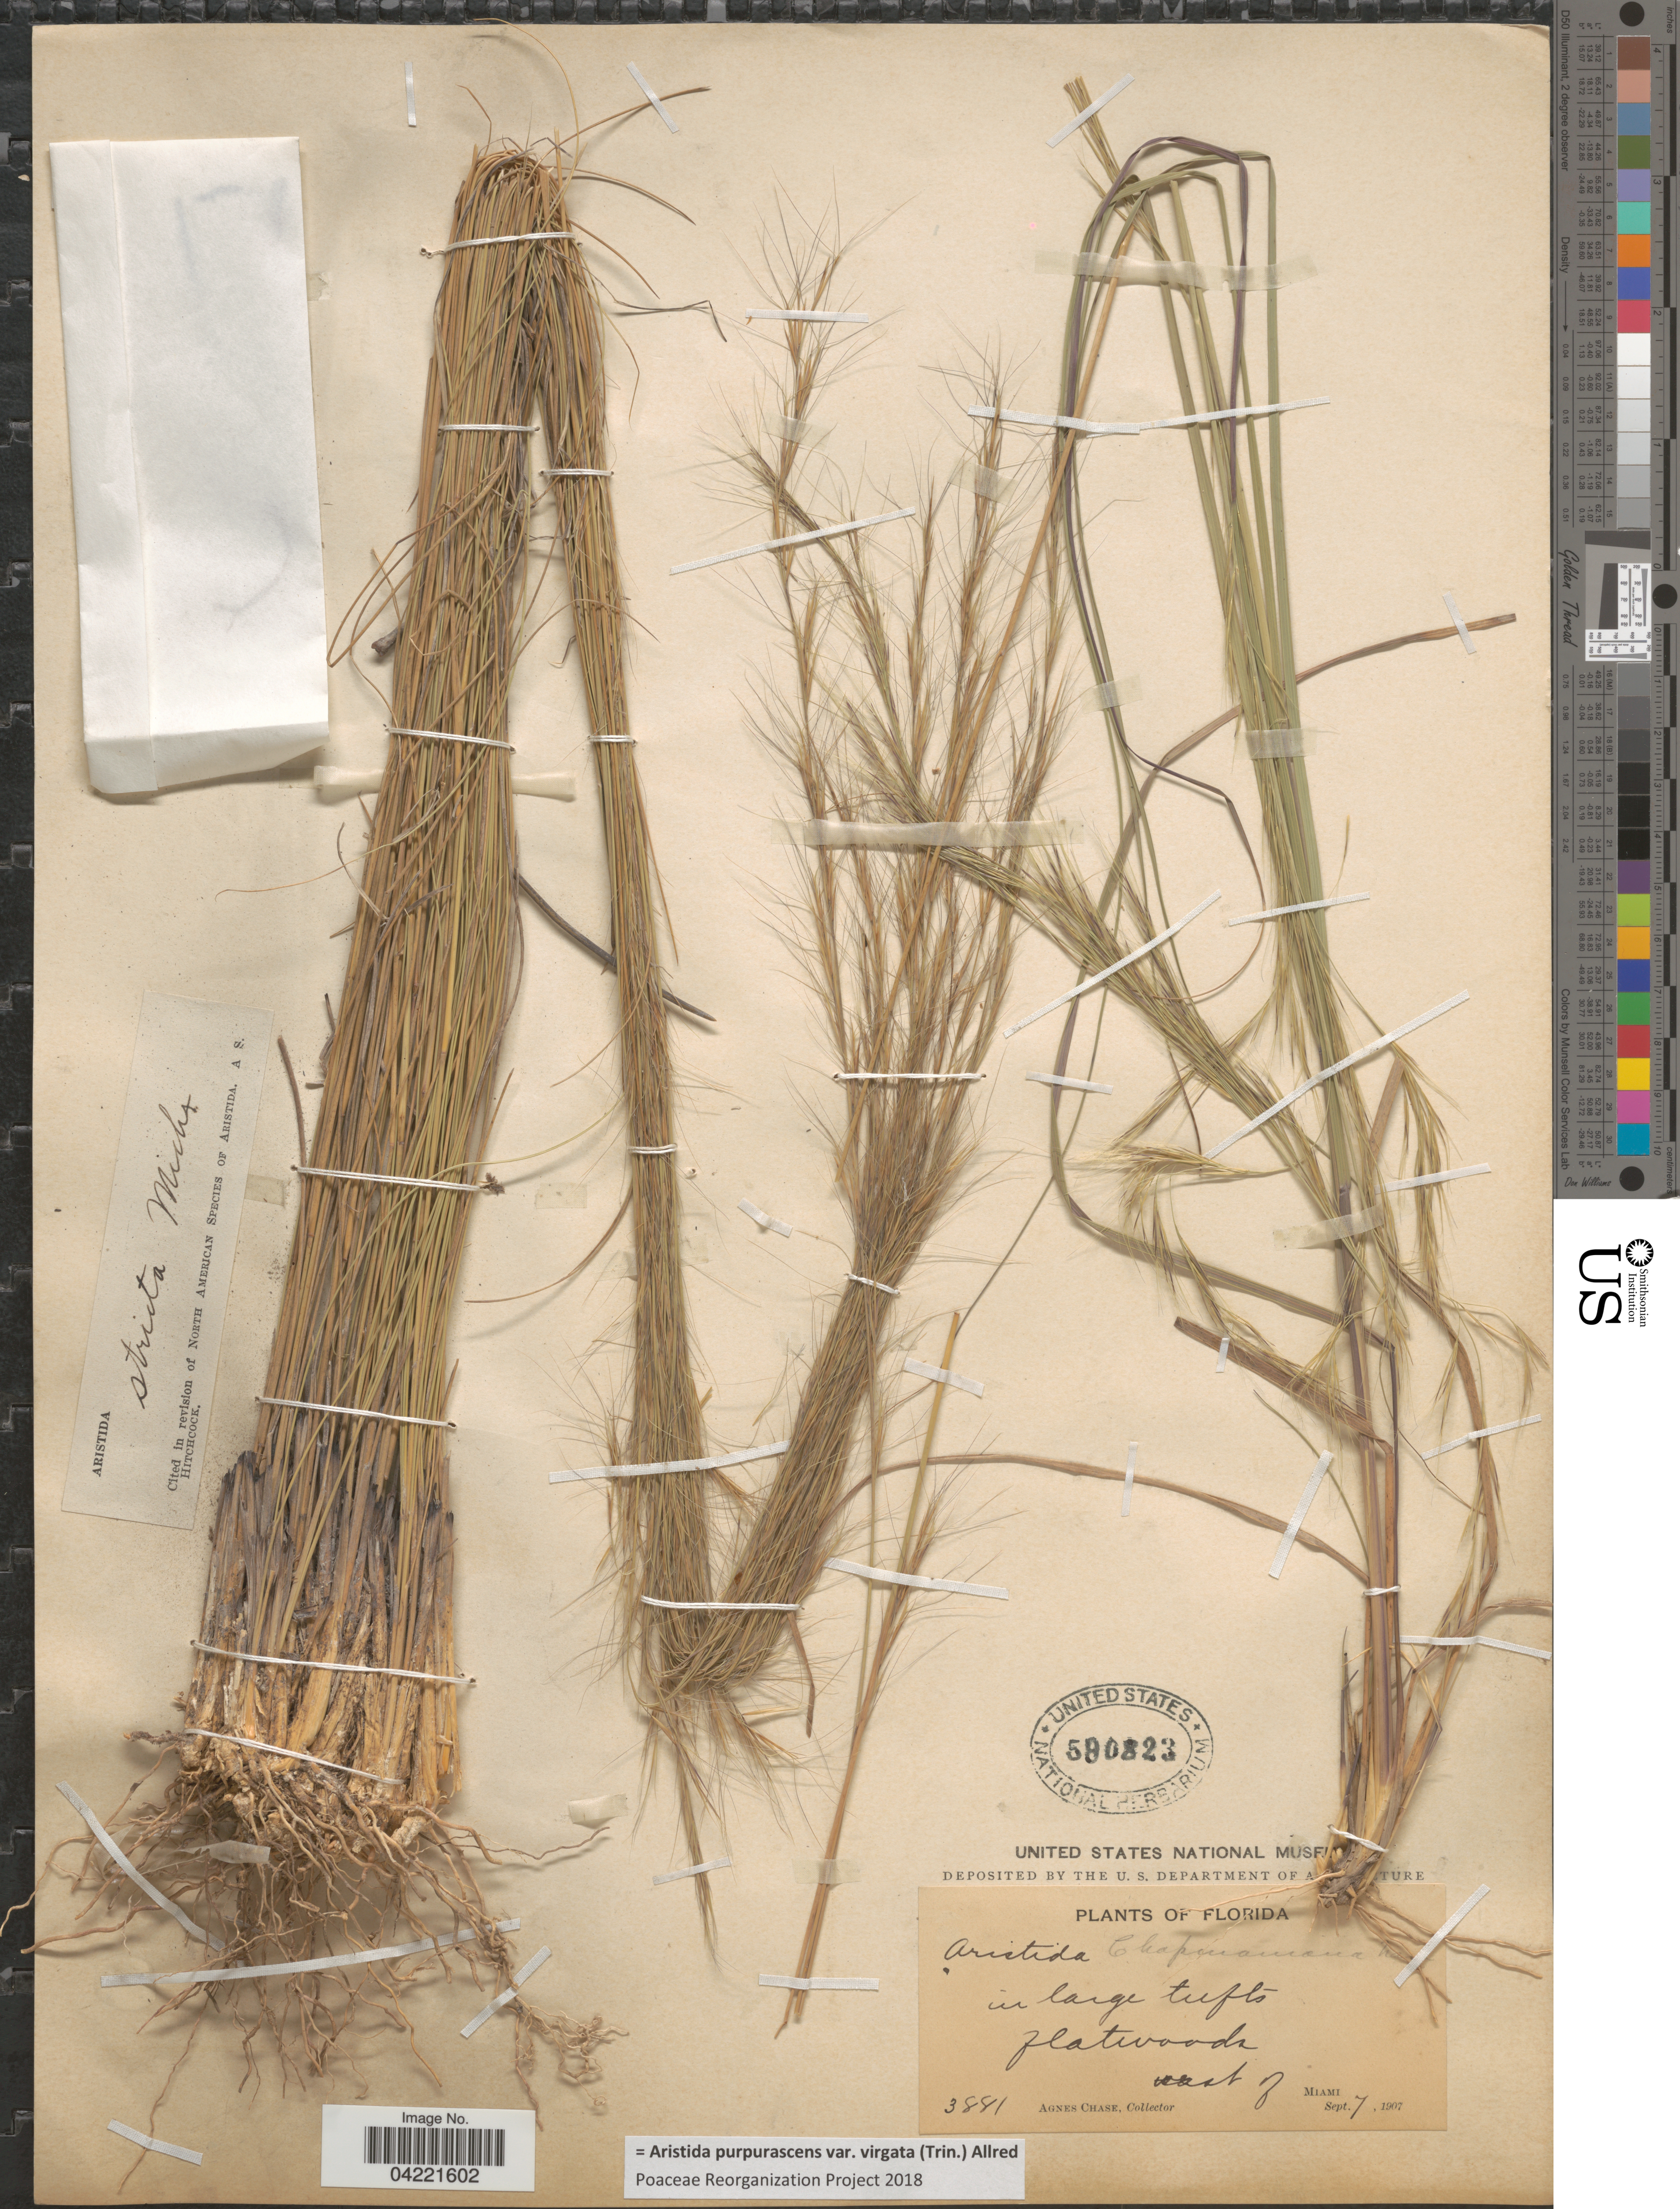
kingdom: Plantae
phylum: Tracheophyta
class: Liliopsida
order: Poales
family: Poaceae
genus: Aristida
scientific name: Aristida purpurascens var. virgata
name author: (Trin.) Allred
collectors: A. Chase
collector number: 3881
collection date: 1907-09-07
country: United States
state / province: Florida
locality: Flatwoods. west of Miami.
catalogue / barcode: US 590823